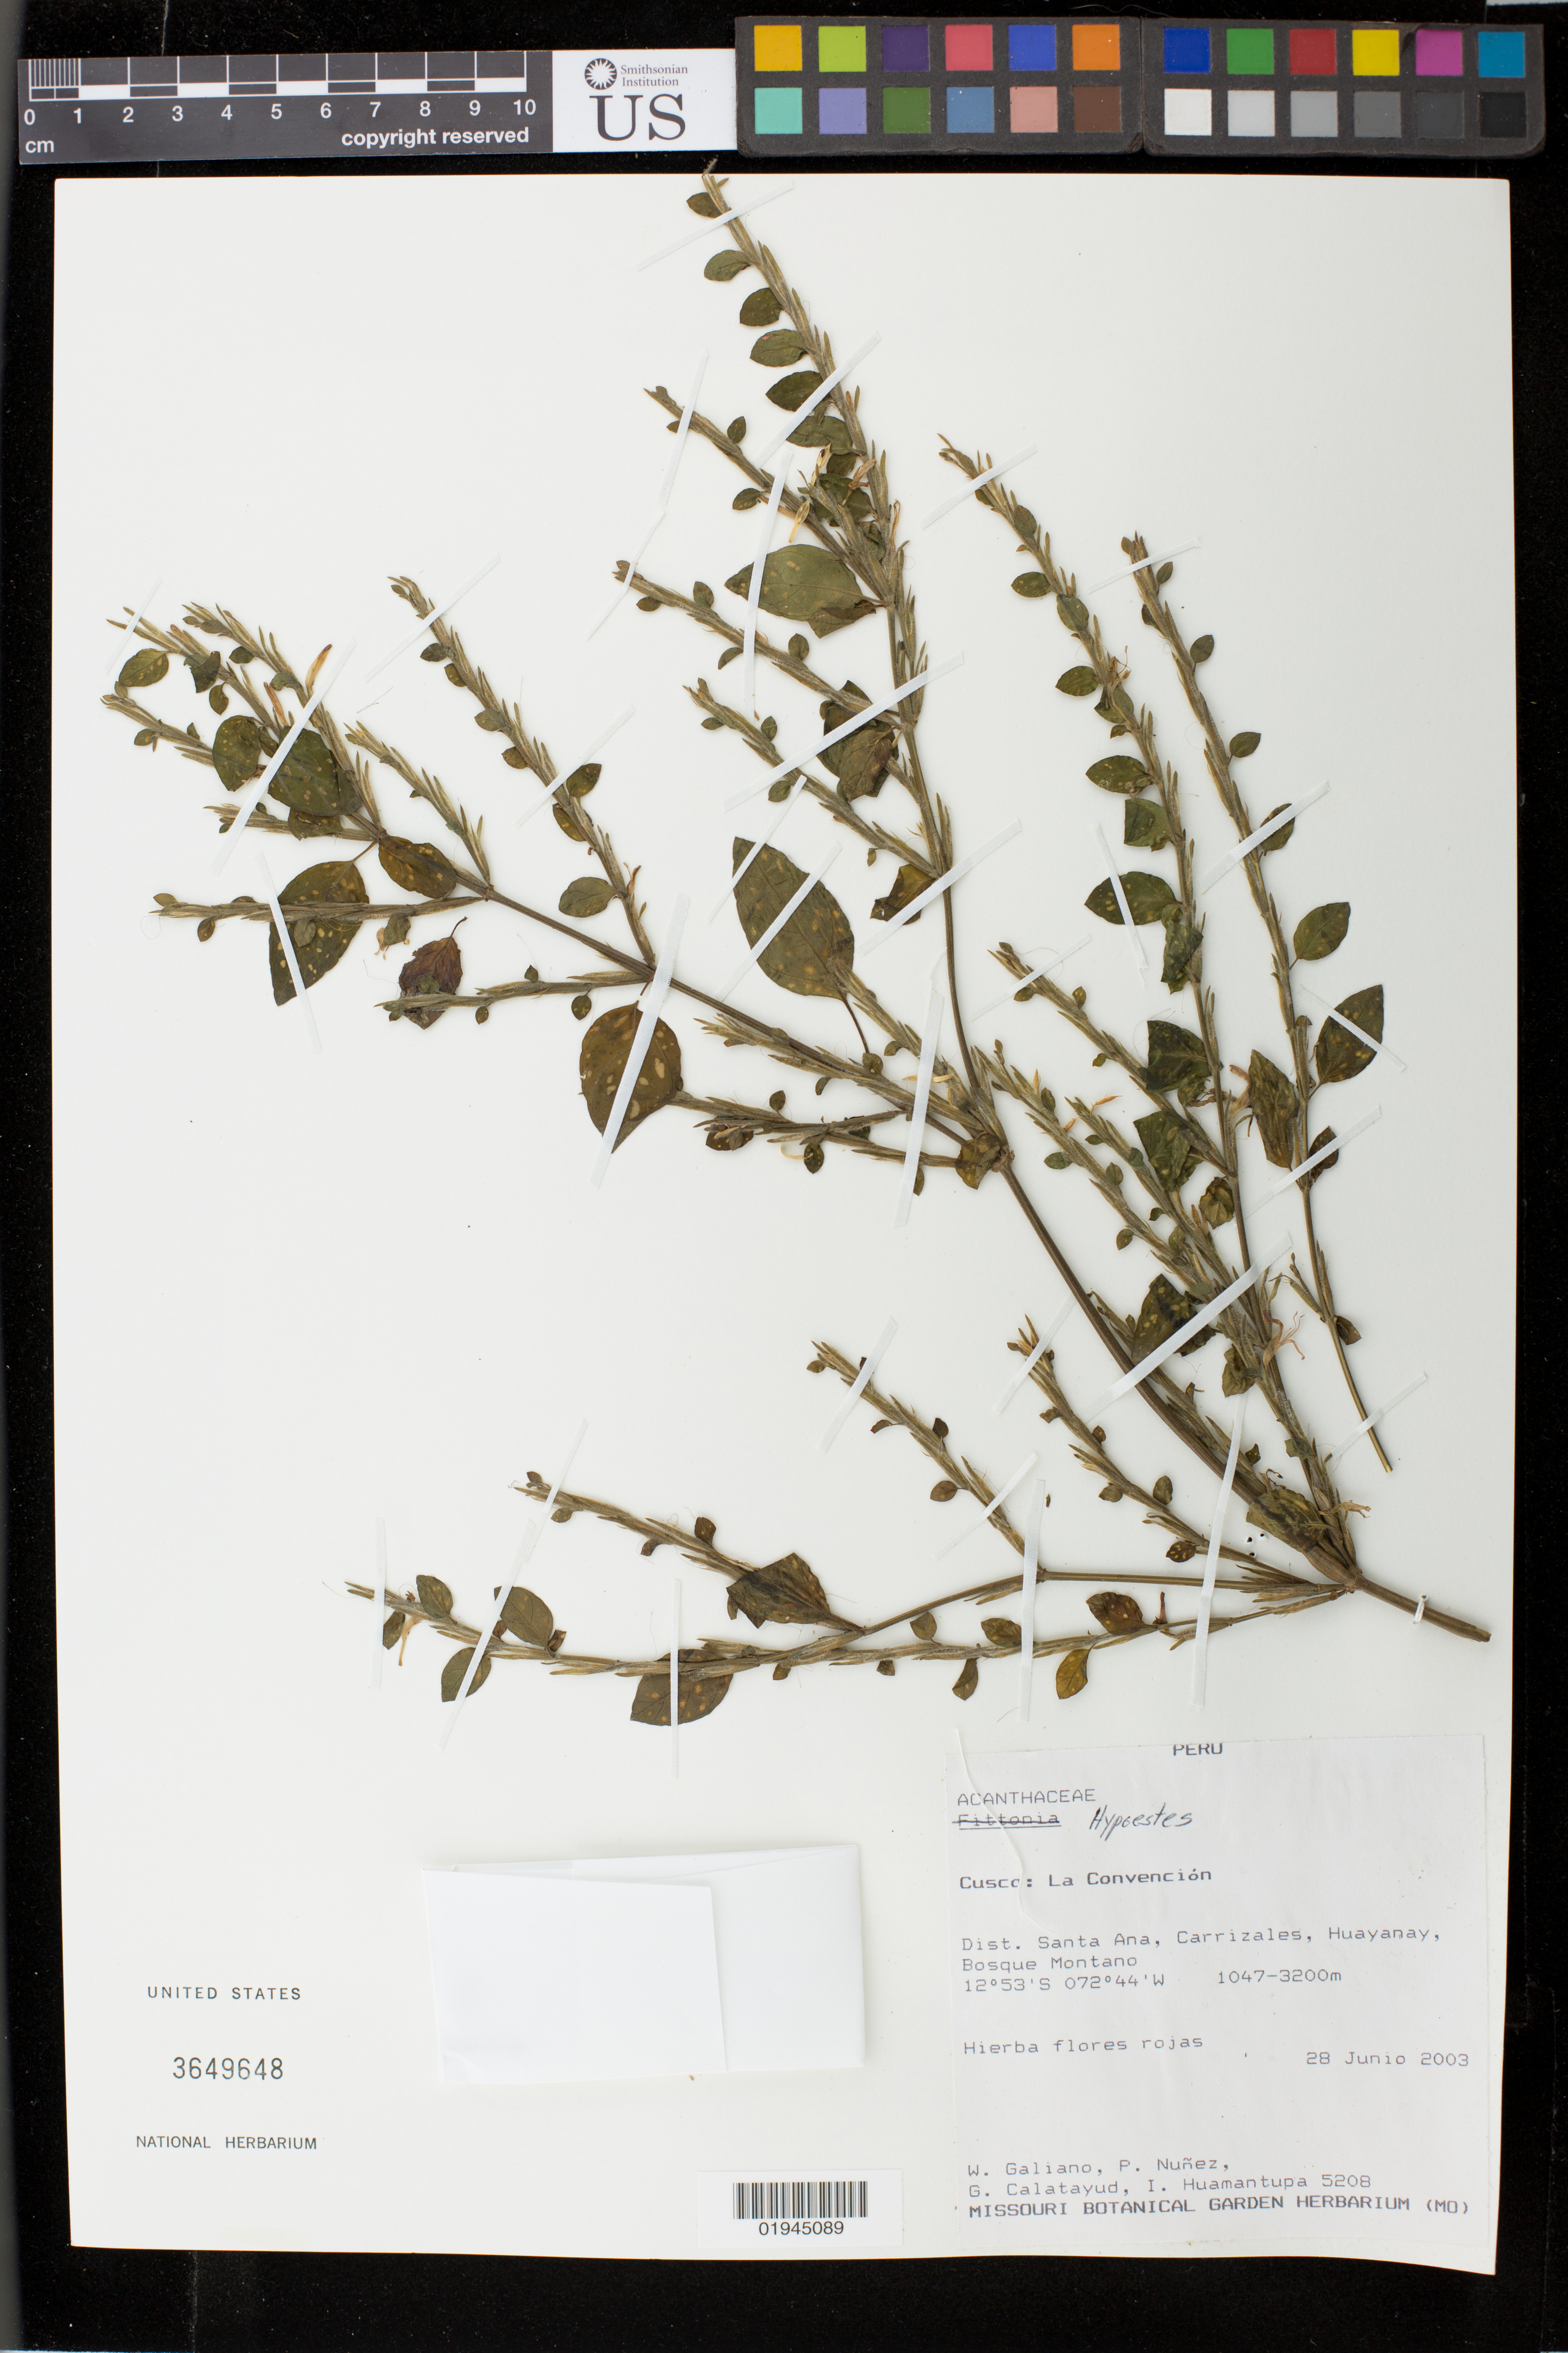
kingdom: Plantae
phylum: Tracheophyta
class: Magnoliopsida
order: Lamiales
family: Acanthaceae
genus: Hypoestes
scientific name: Hypoestes sp.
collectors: W. Galiano, P. Núñez, G. Calatayud & I. Huamantupa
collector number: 5208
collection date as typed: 28 Jun 2003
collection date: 2003-06-28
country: Peru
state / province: Cusco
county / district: La Convención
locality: Dist. Santa Ana, Carrizales, Huayanay, Bosque Montano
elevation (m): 1047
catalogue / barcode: US 3649648